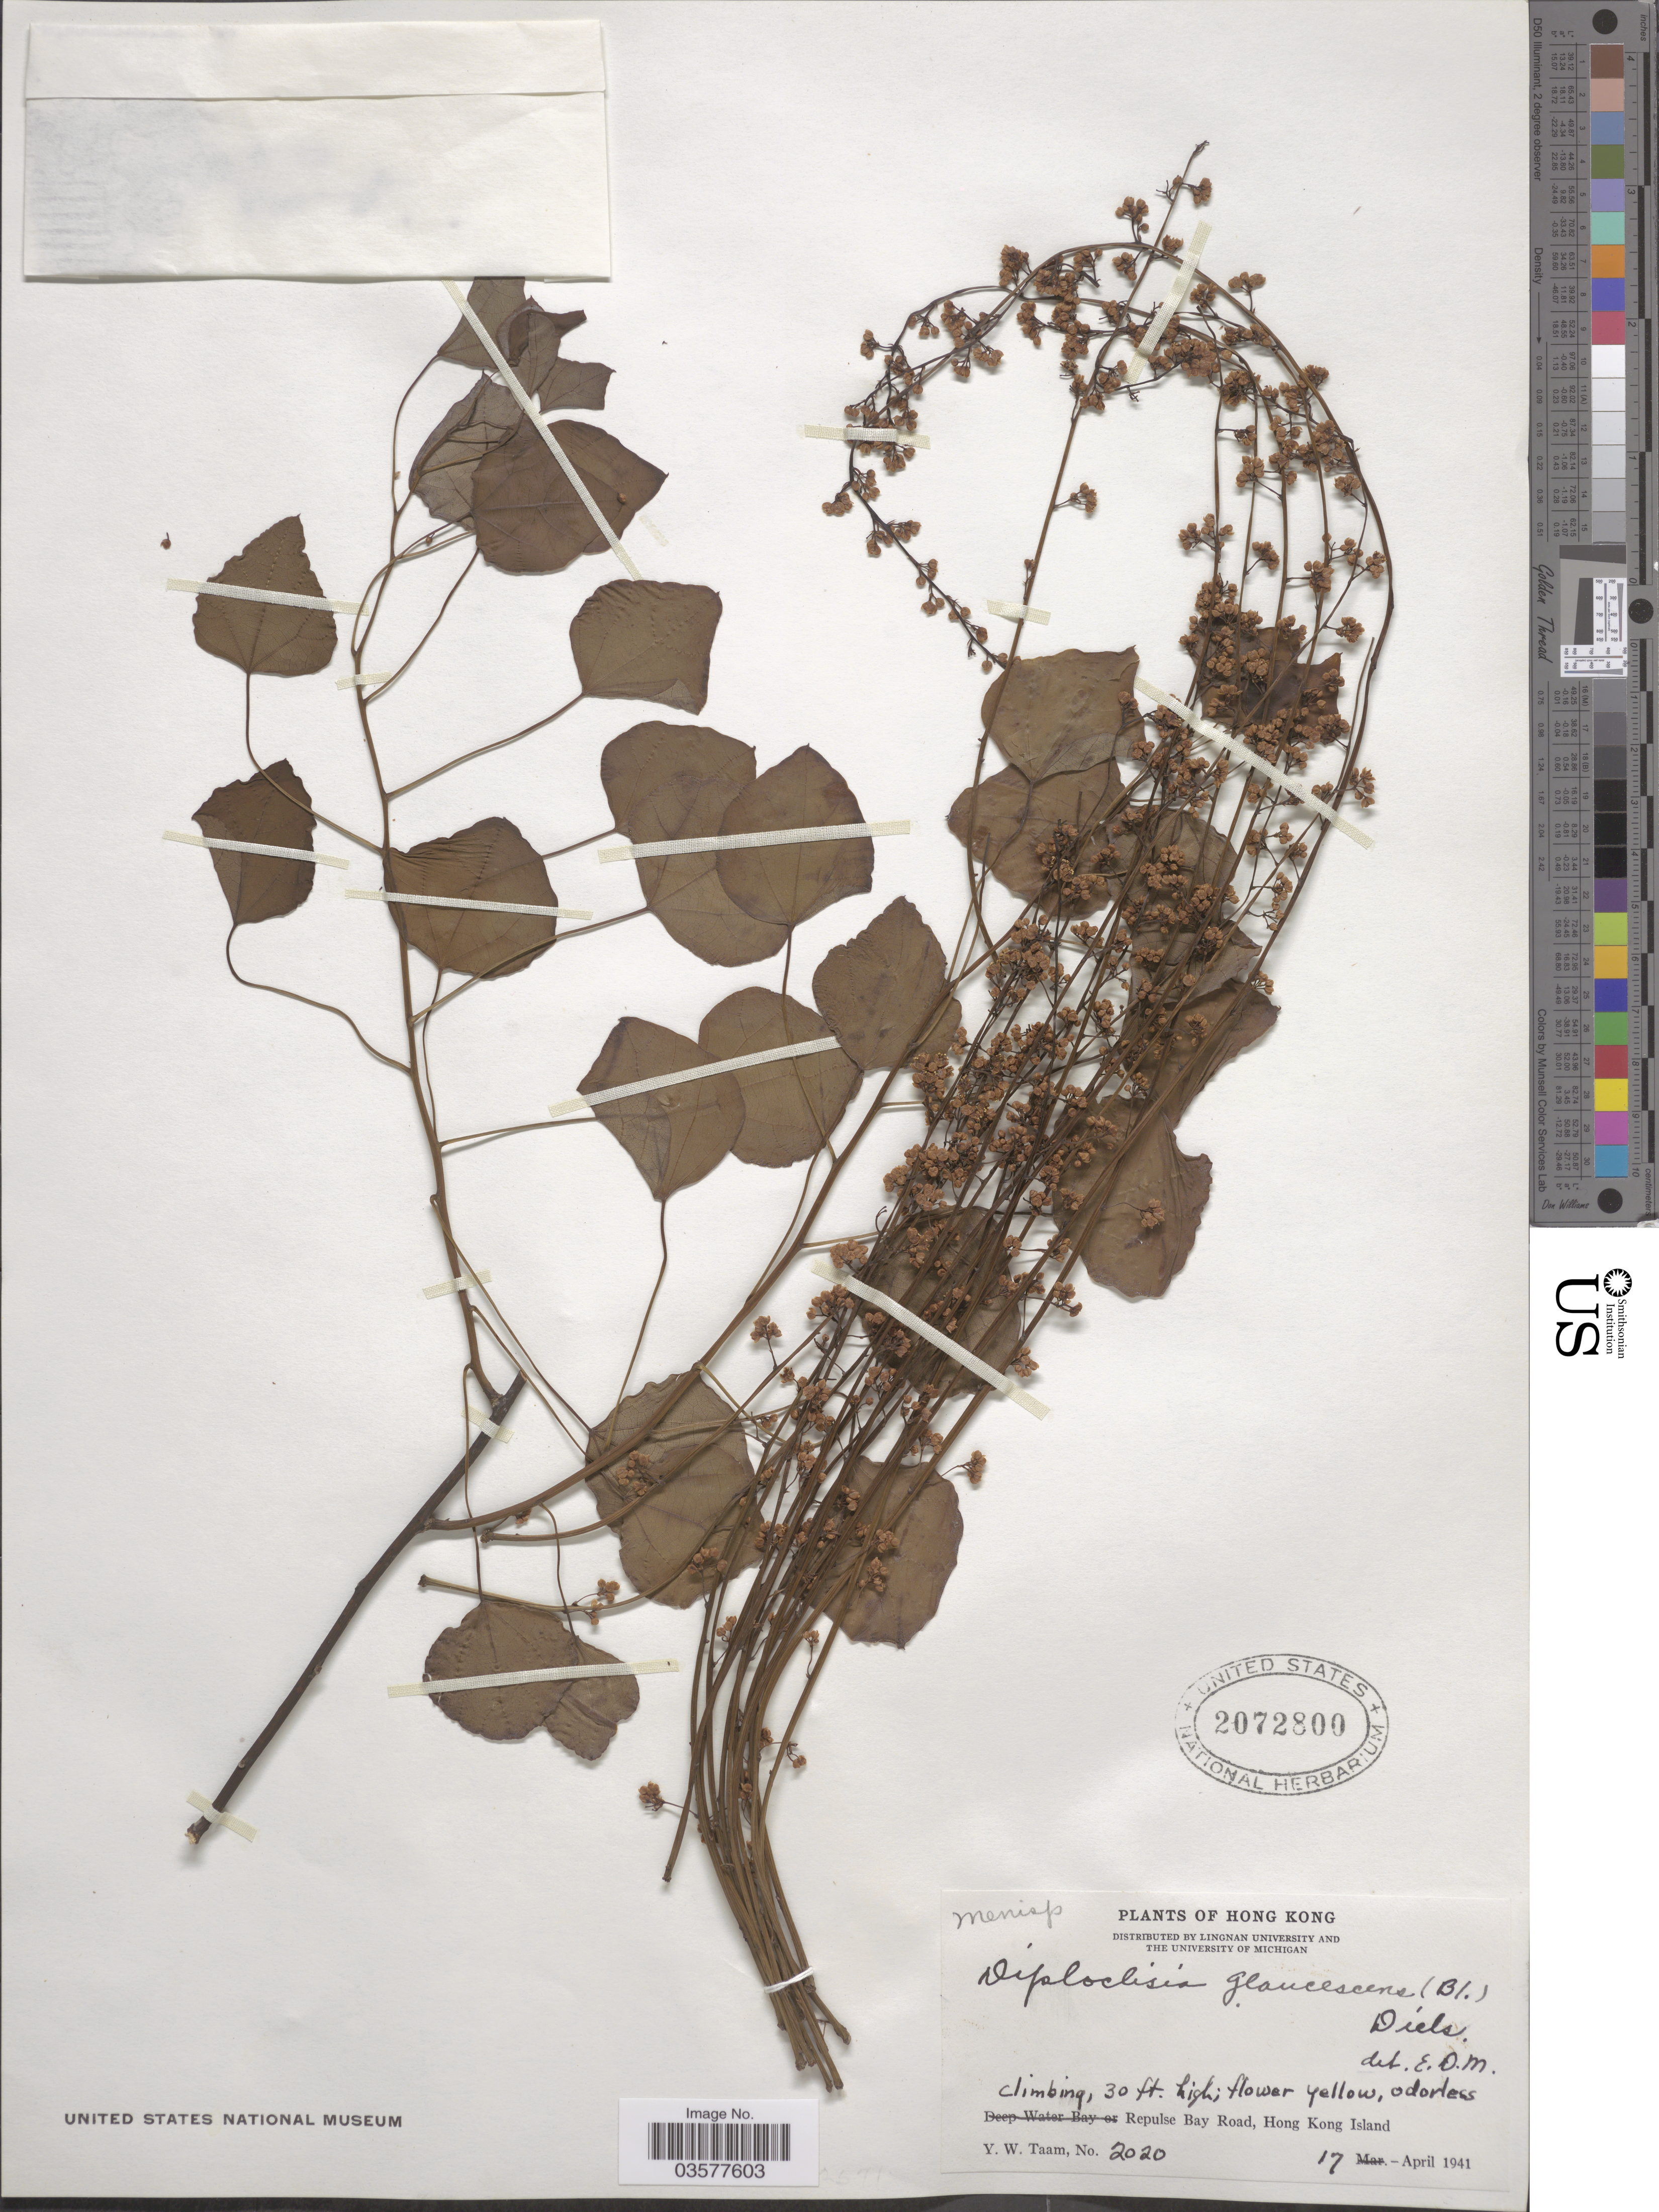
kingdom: Plantae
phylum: Tracheophyta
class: Magnoliopsida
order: Ranunculales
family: Menispermaceae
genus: Diploclisia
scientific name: Diploclisia glaucescens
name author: (Blume) Diels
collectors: Y. W. Taam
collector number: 2020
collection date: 1941-04-17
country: China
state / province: Hong Kong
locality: Repulse Bay Road, Hong Kong Island.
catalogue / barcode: US 2072800